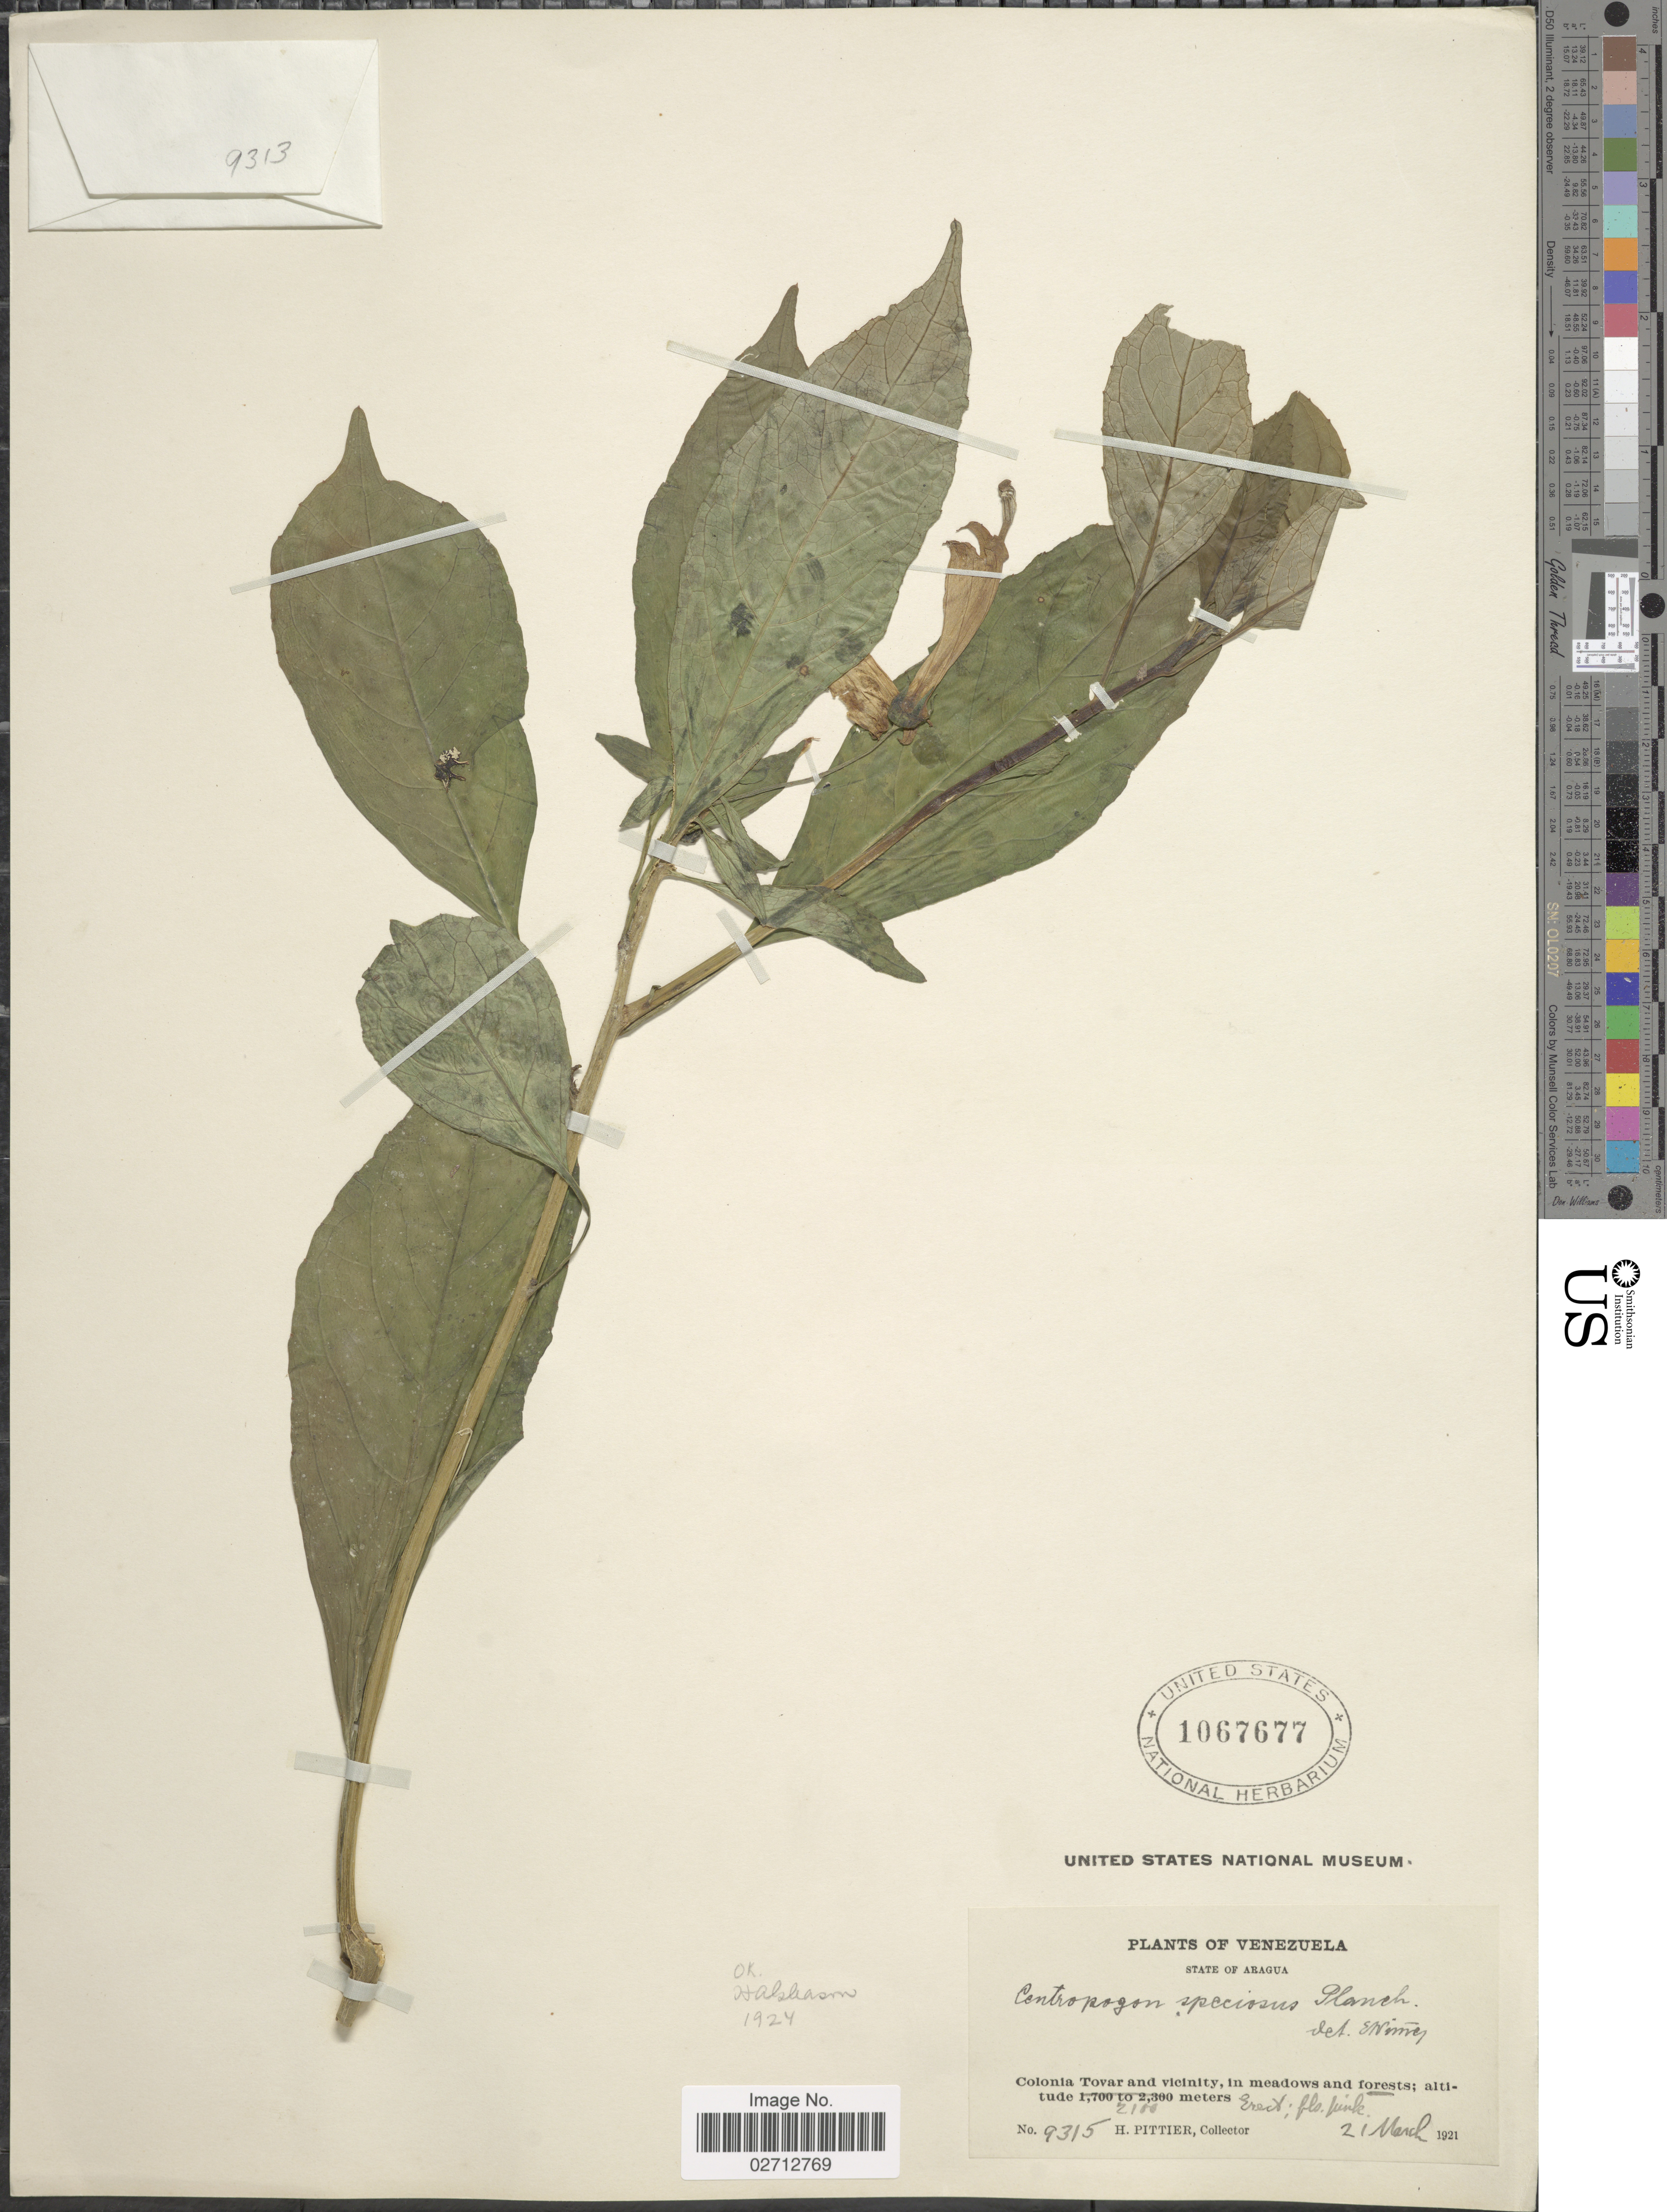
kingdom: Plantae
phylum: Tracheophyta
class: Magnoliopsida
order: Asterales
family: Campanulaceae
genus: Centropogon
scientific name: Centropogon speciosus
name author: Planch.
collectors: H. F. Pittier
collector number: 9315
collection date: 1921-03-21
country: Venezuela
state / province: Aragua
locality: Colonia Tovar and vicinity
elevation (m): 2100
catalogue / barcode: US 1067677